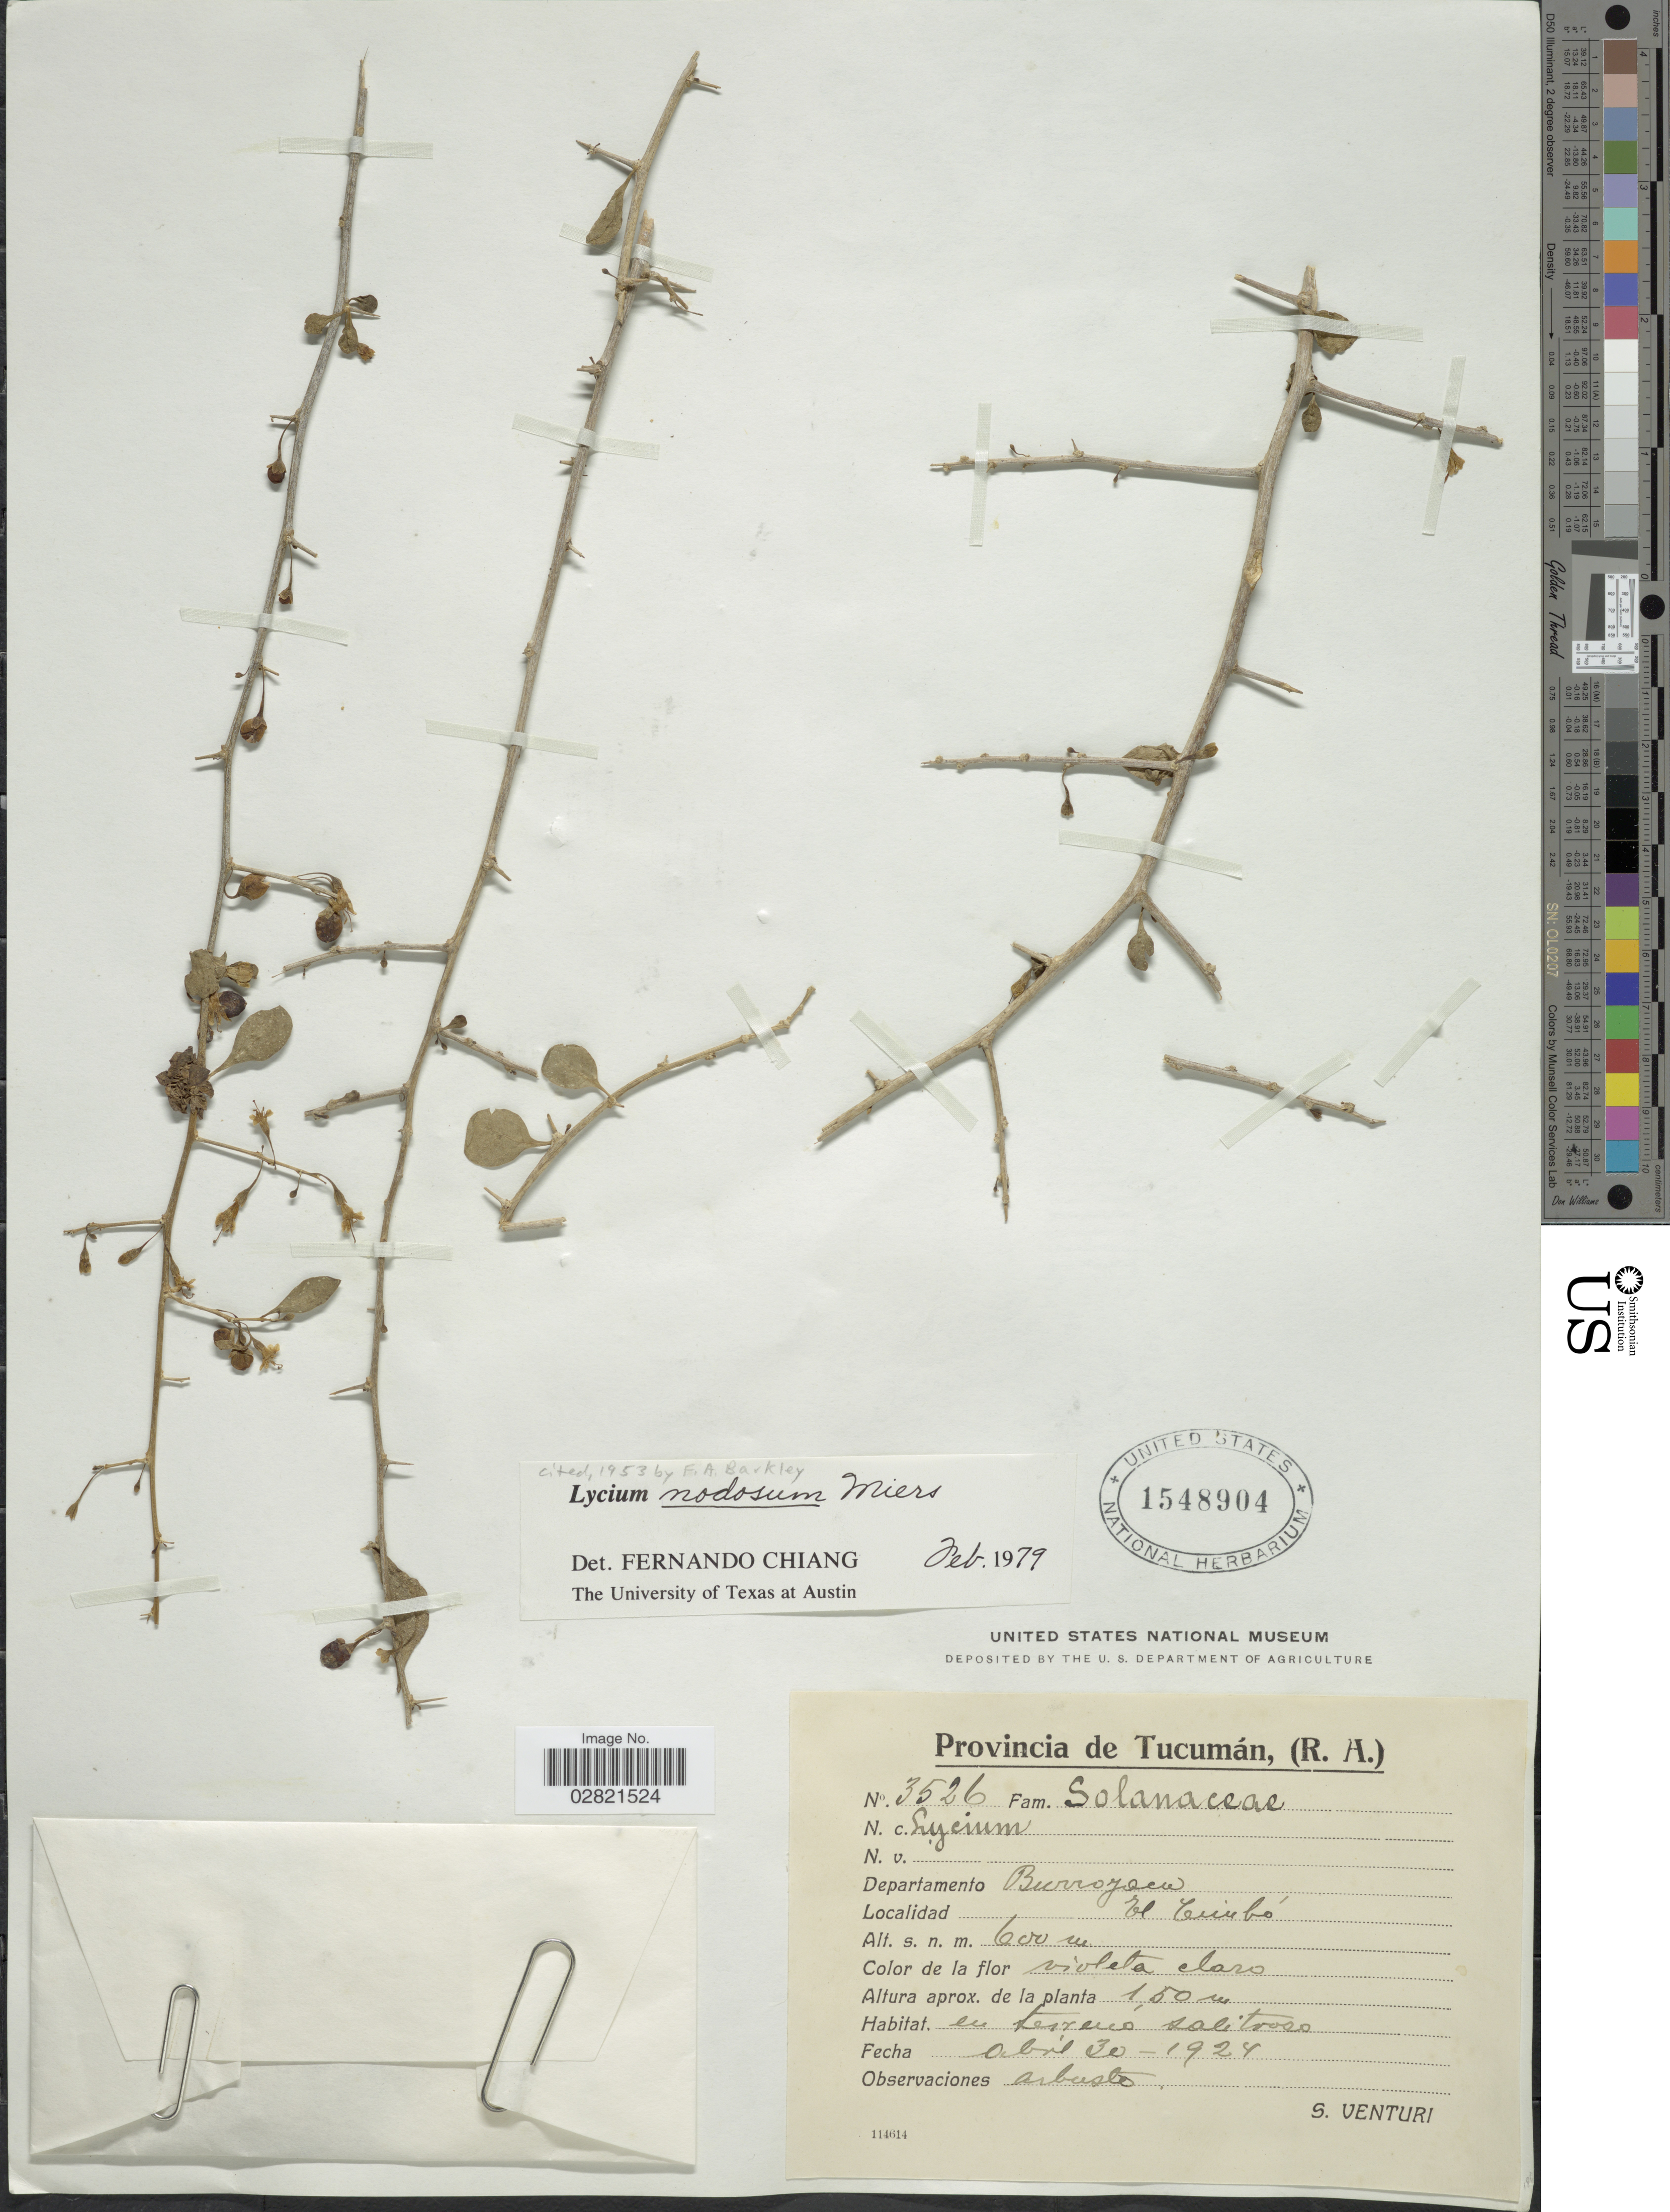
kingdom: Plantae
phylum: Tracheophyta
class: Magnoliopsida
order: Solanales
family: Solanaceae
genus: Lycium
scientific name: Lycium nodosum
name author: Miers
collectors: S. Venturi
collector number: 3526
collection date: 1924-04-30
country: Argentina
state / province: Tucuman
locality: Provincia de Tucumán, (R.A.). Departamento Burruyacú. El Cuibó.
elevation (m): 600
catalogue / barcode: US 1548904